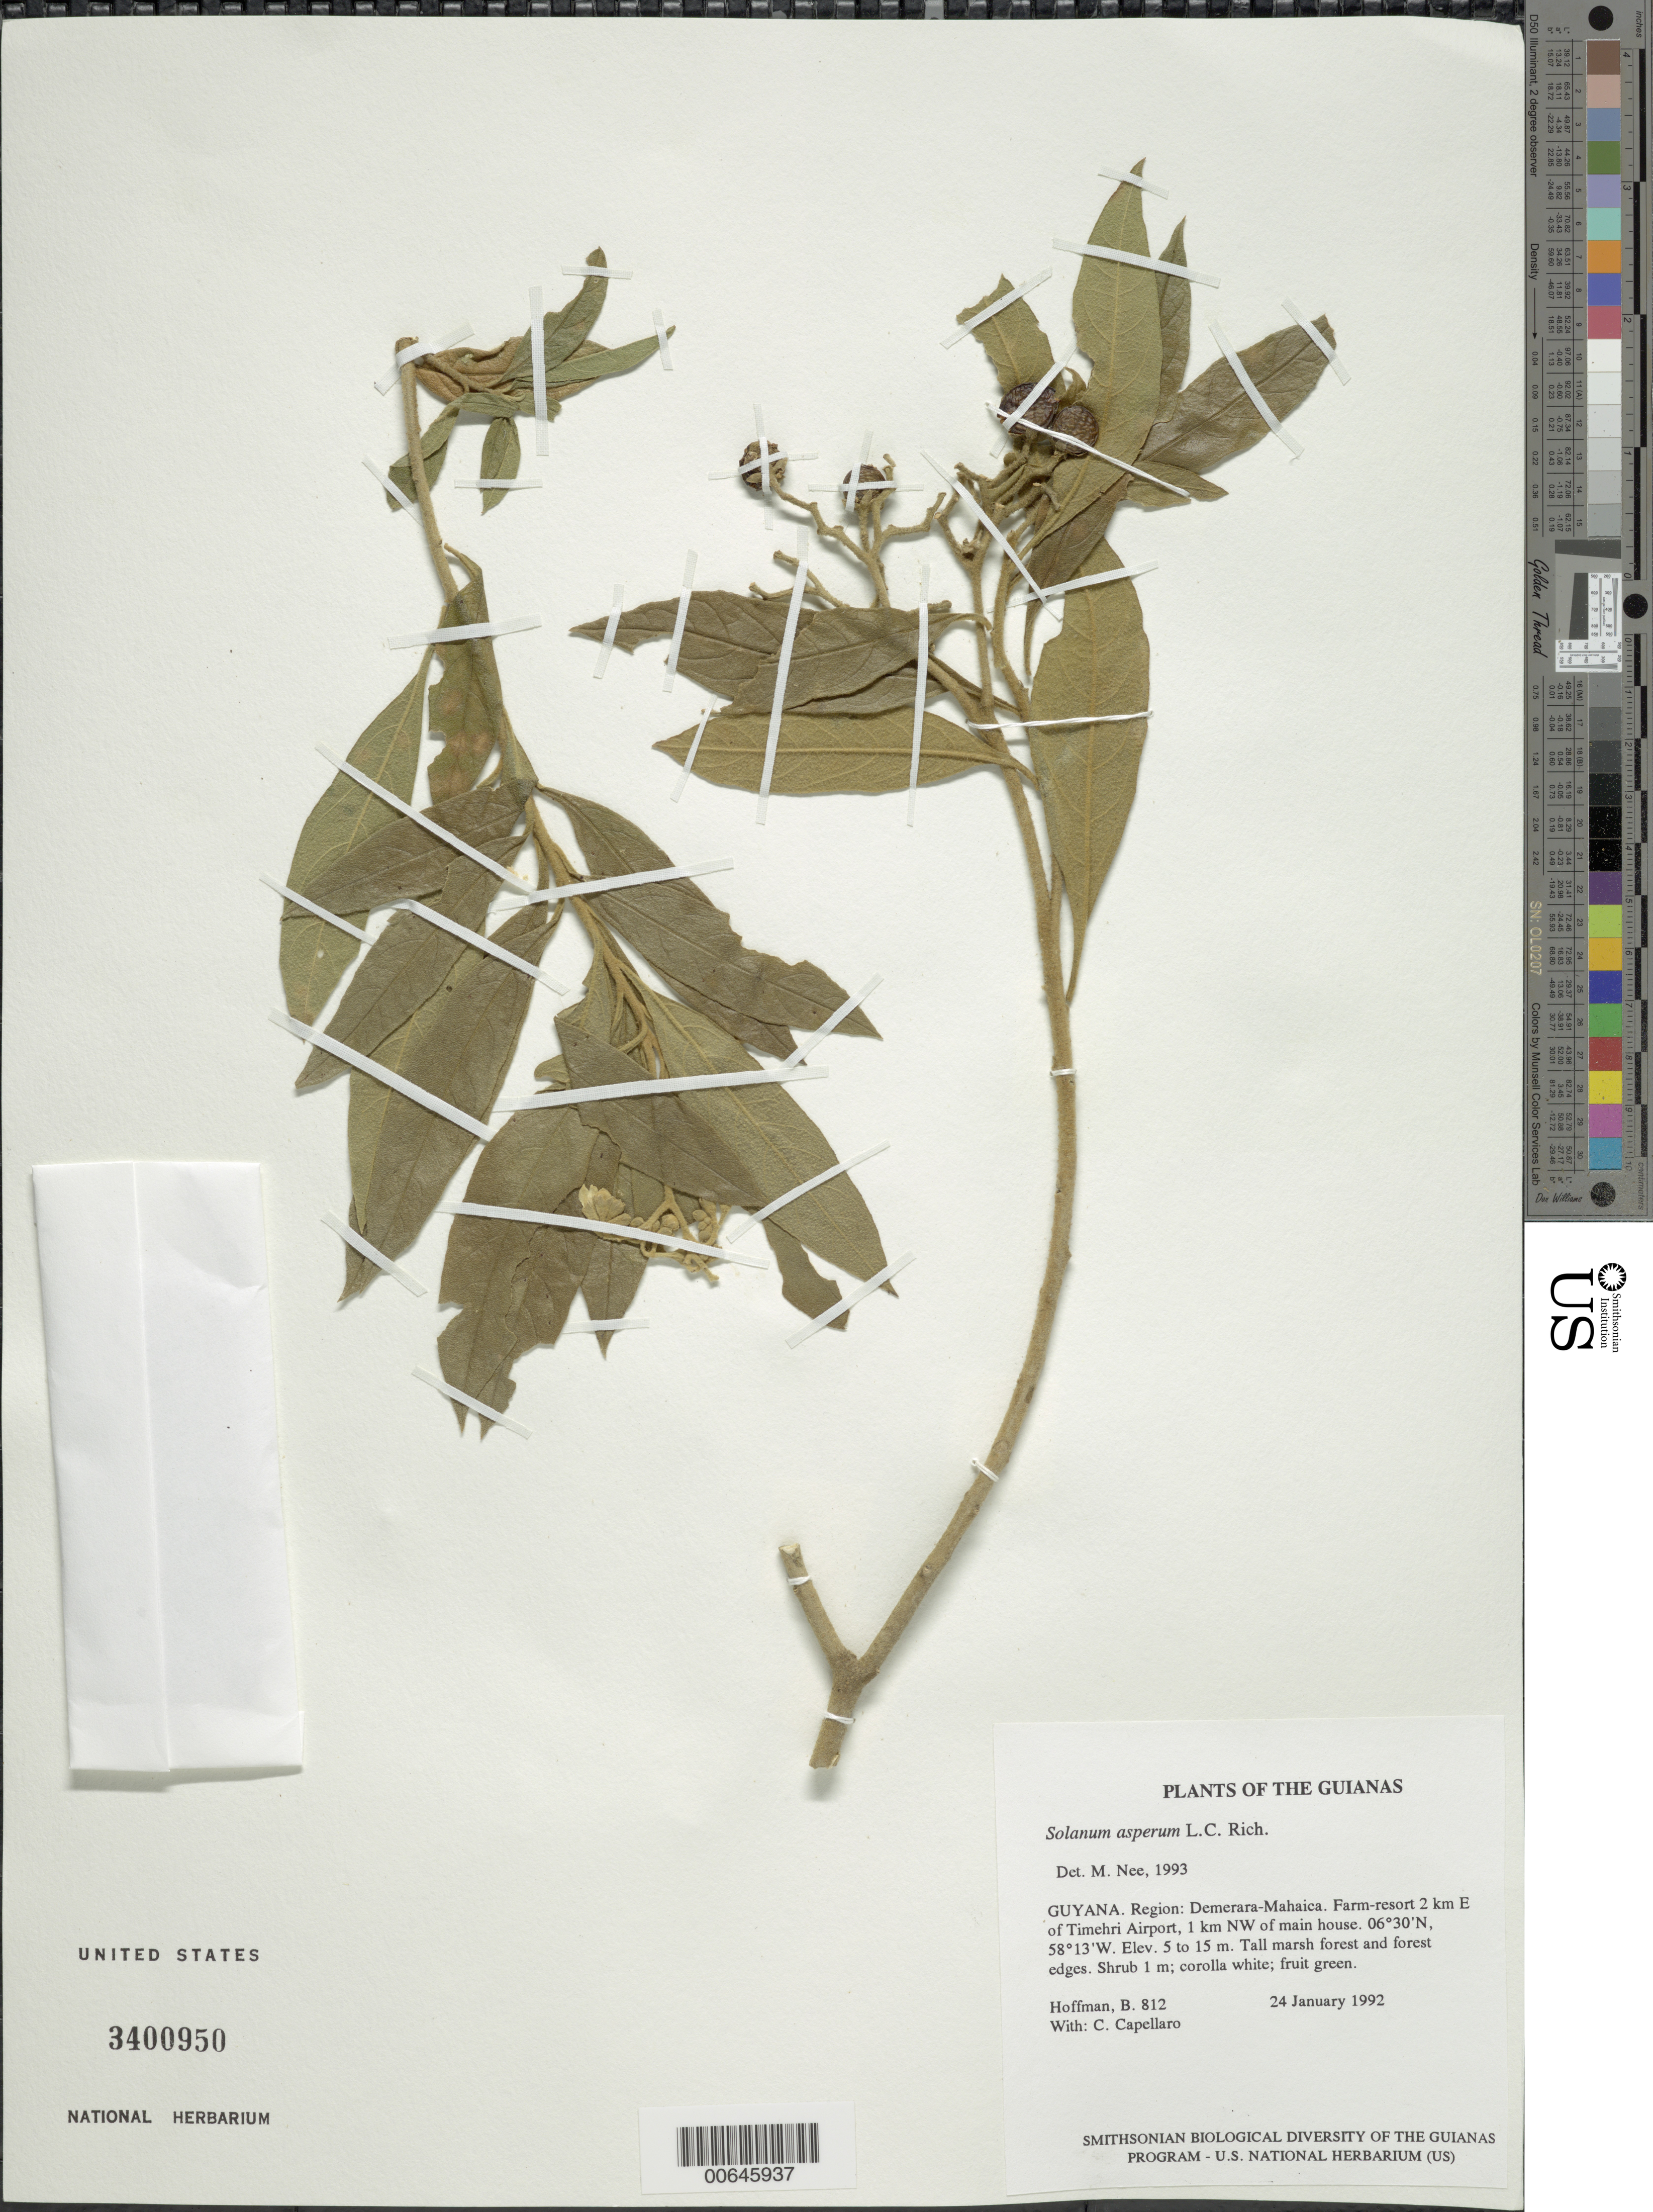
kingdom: Plantae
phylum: Tracheophyta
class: Magnoliopsida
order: Solanales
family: Solanaceae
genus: Solanum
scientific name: Solanum asperum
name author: Rich.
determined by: Nee, Michael H.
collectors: B. Hoffman & C. Capellaro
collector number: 812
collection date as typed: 1 Jan 1992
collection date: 1992-01-01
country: Guyana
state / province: Demerara-Mahaica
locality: Farm-resort 2 km E of Timehri Airport, 1 km NW of main house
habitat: Tall marsh forest and forest edges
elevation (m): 5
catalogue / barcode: US 3400950